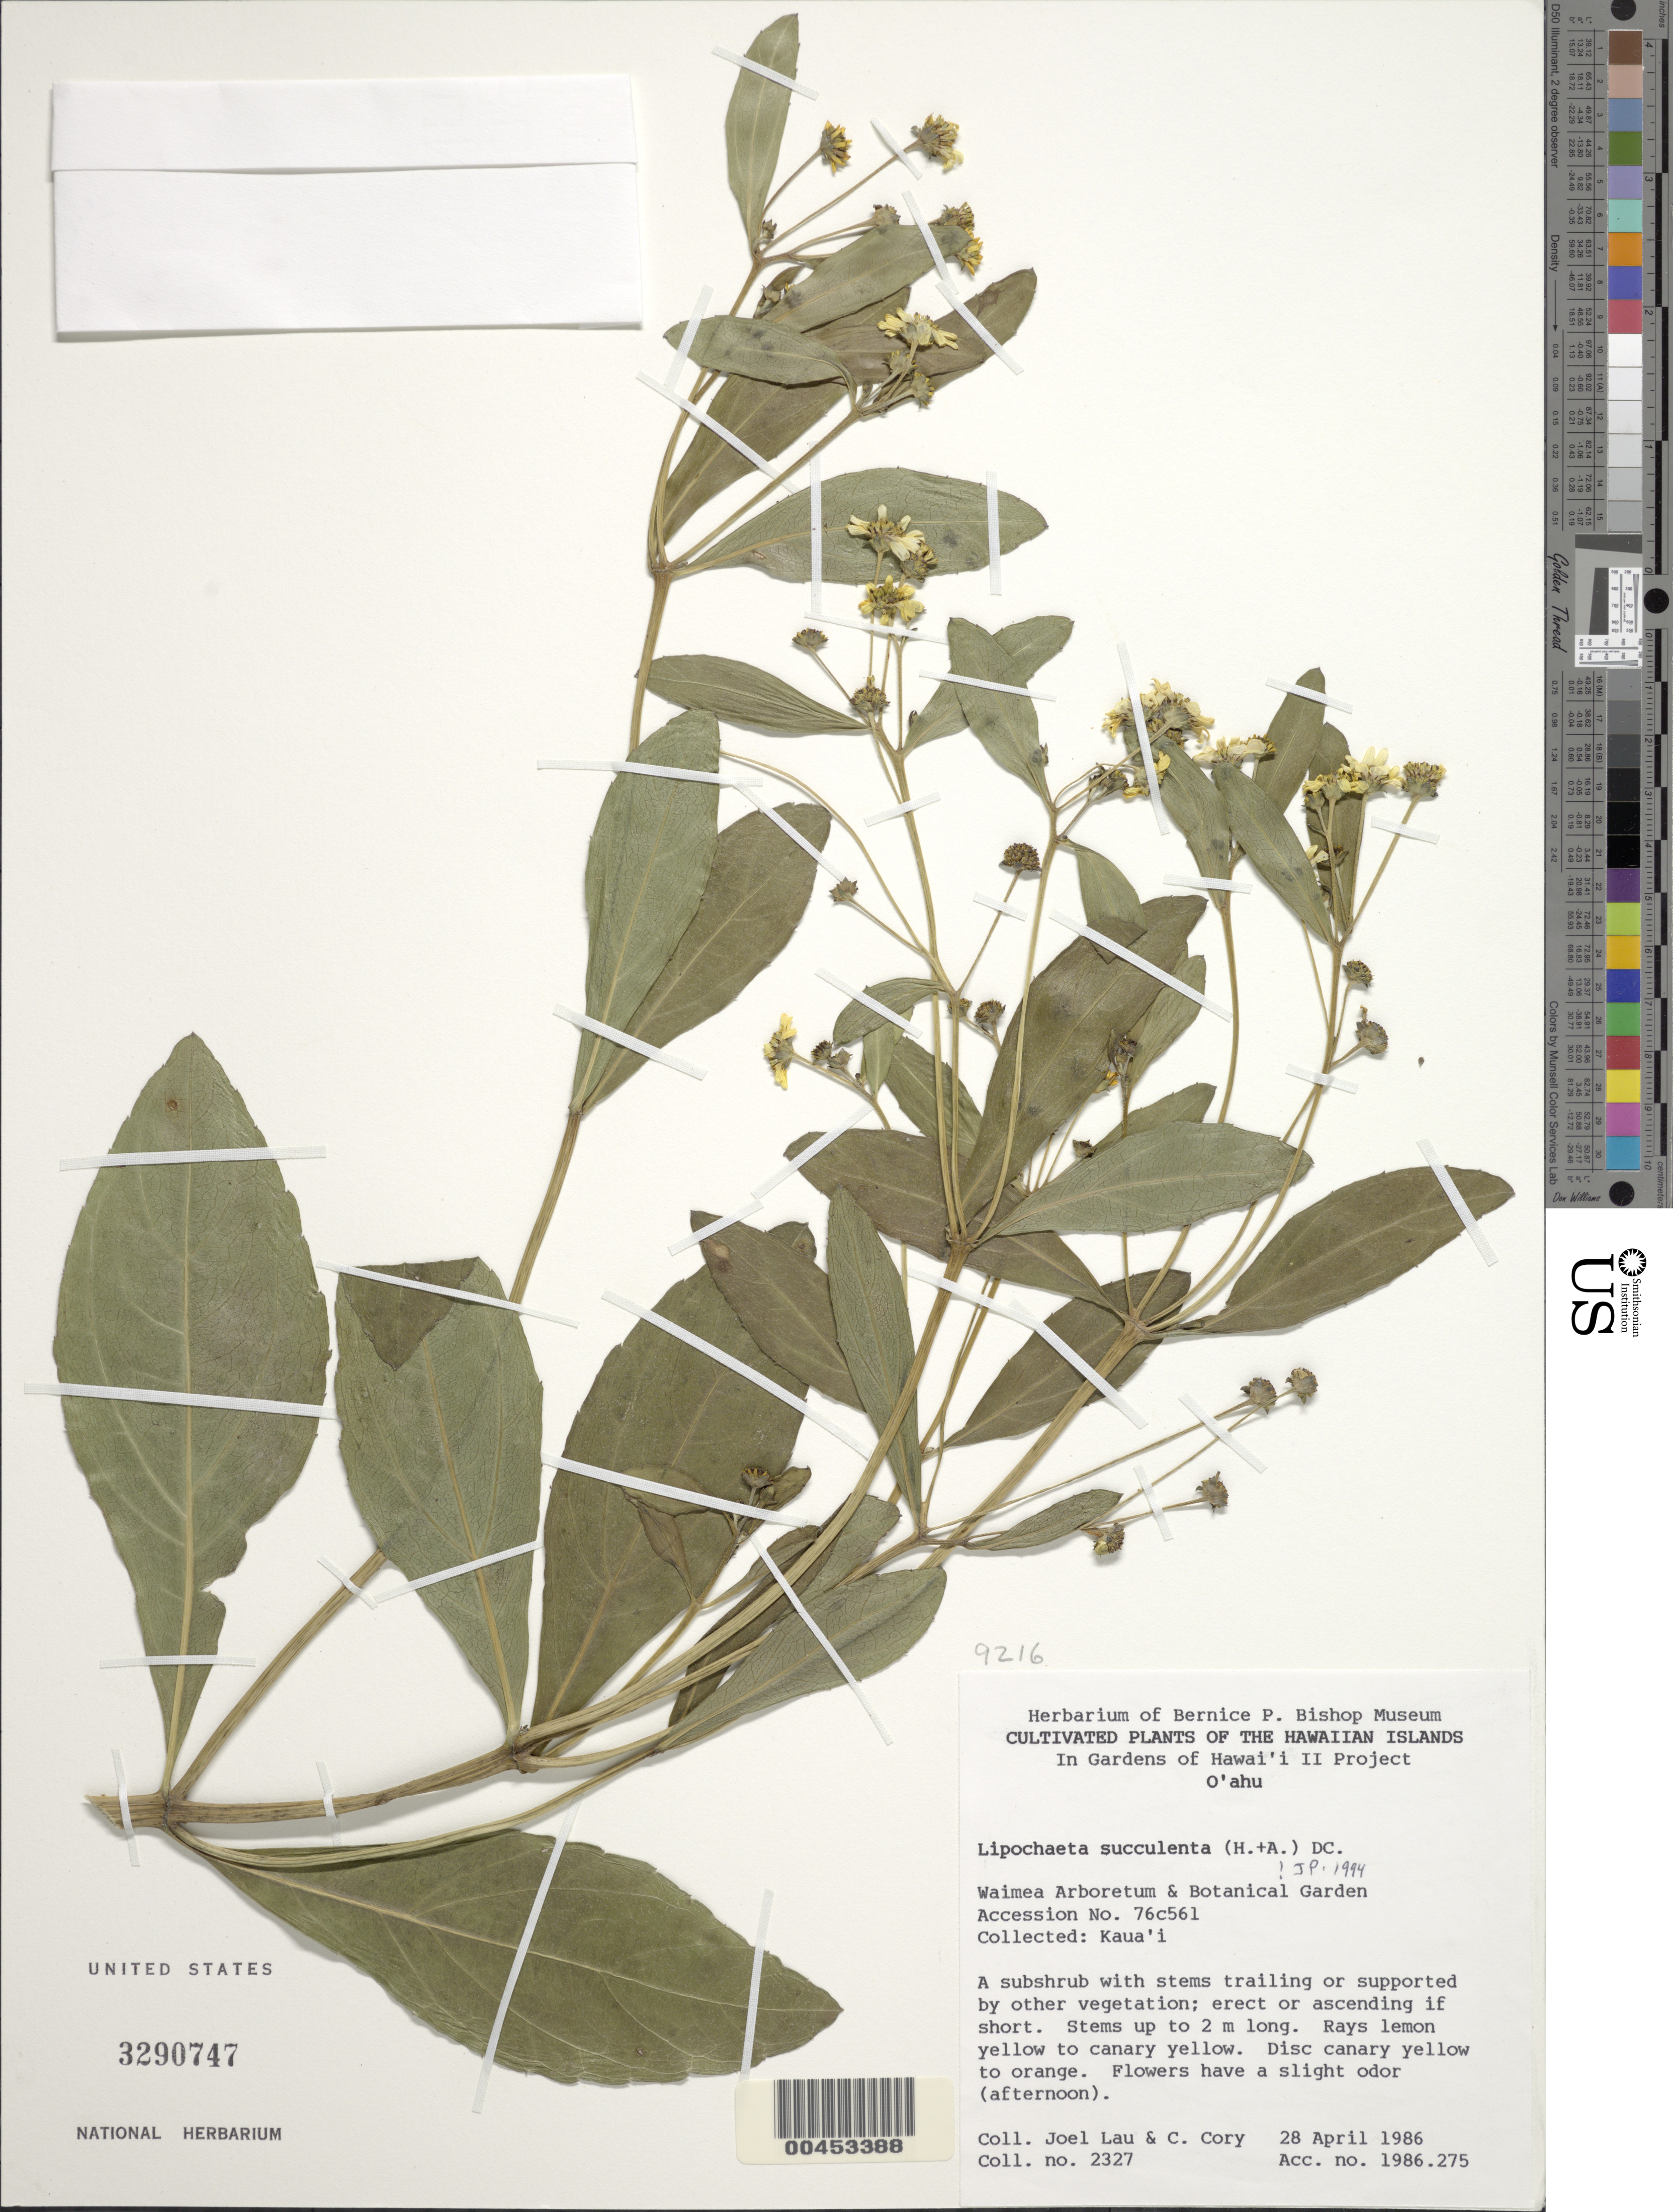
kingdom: Plantae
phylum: Tracheophyta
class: Magnoliopsida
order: Asterales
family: Asteraceae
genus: Lipochaeta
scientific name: Lipochaeta succulenta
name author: (Hook. & Arn.) DC.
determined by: Pruski, J. F.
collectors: J. Lau & C. Cory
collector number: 2327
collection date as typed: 28 Apr 1986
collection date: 1986-04-28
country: United States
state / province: Hawaii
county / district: Honolulu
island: Oahu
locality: Waimea Arboretum & Botanical Garden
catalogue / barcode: US 3290747